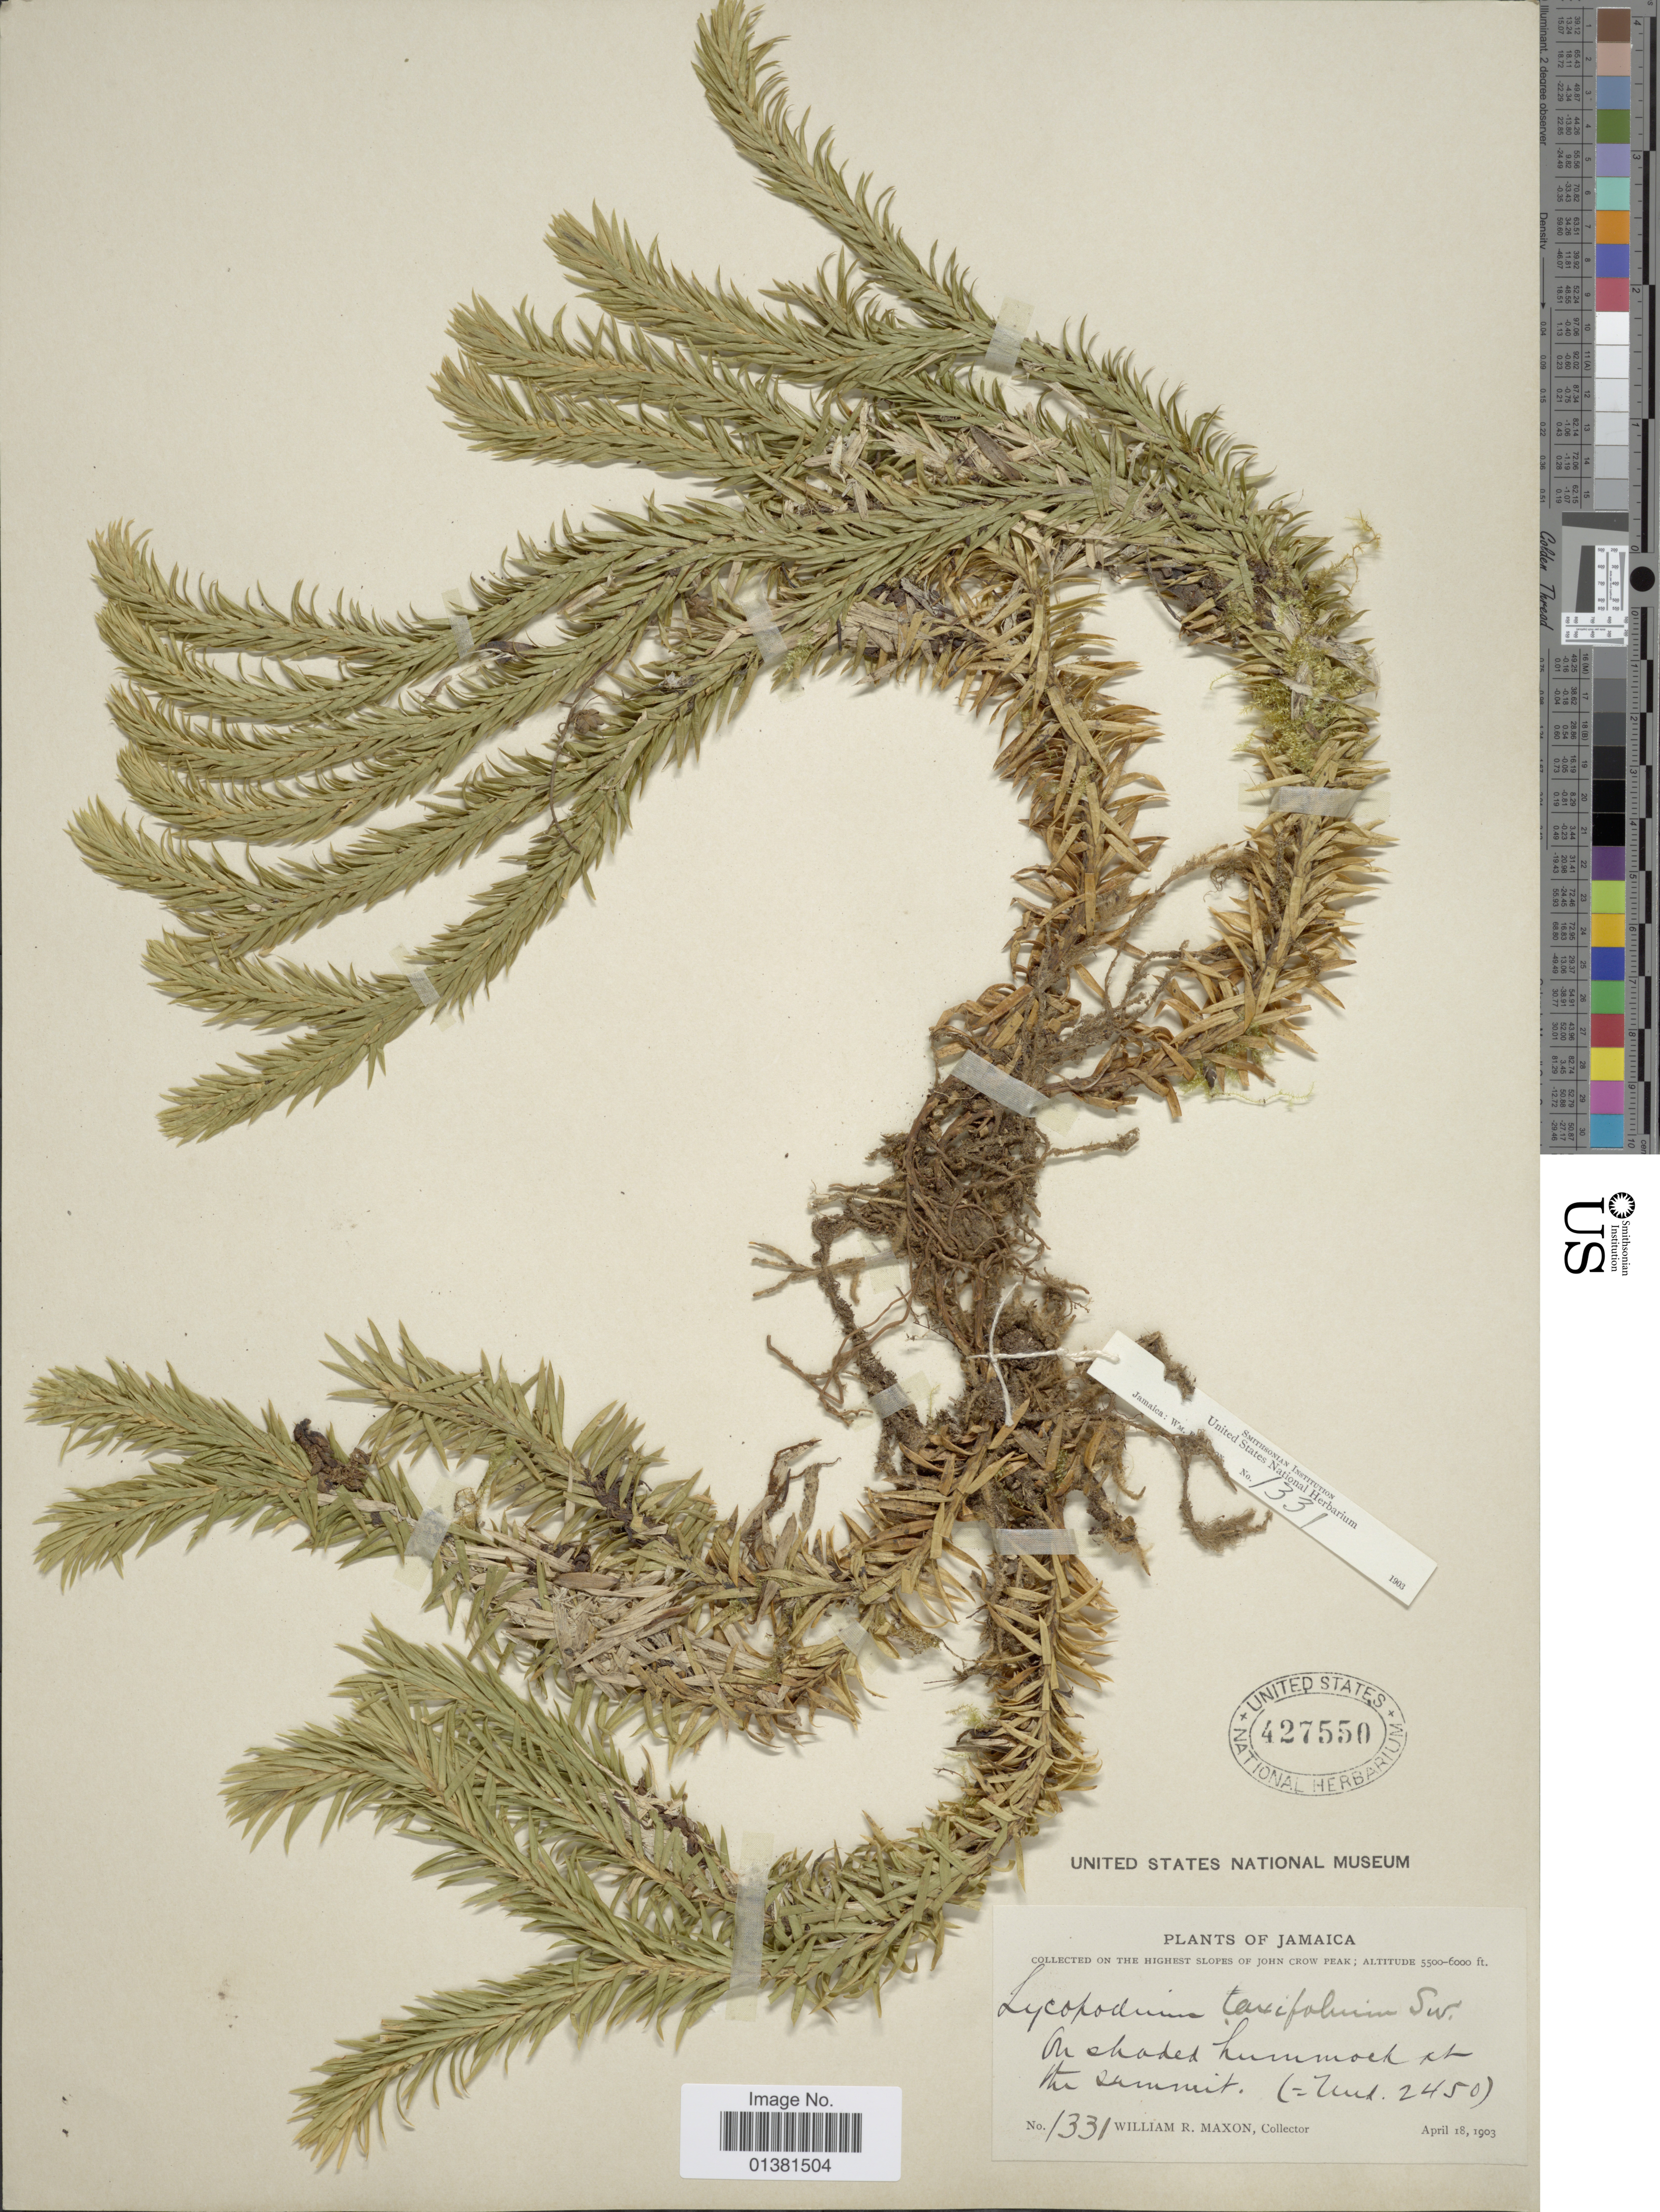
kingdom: Plantae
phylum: Tracheophyta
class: Lycopodiopsida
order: Lycopodiales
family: Lycopodiaceae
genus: Phlegmariurus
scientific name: Phlegmariurus taxifolius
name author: (Sw.) Á. Löve & D. Löve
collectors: W. R. Maxon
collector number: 1331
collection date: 1903-04-18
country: Jamaica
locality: On the highest slopes of John Crow Peak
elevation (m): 1676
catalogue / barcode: US 427550